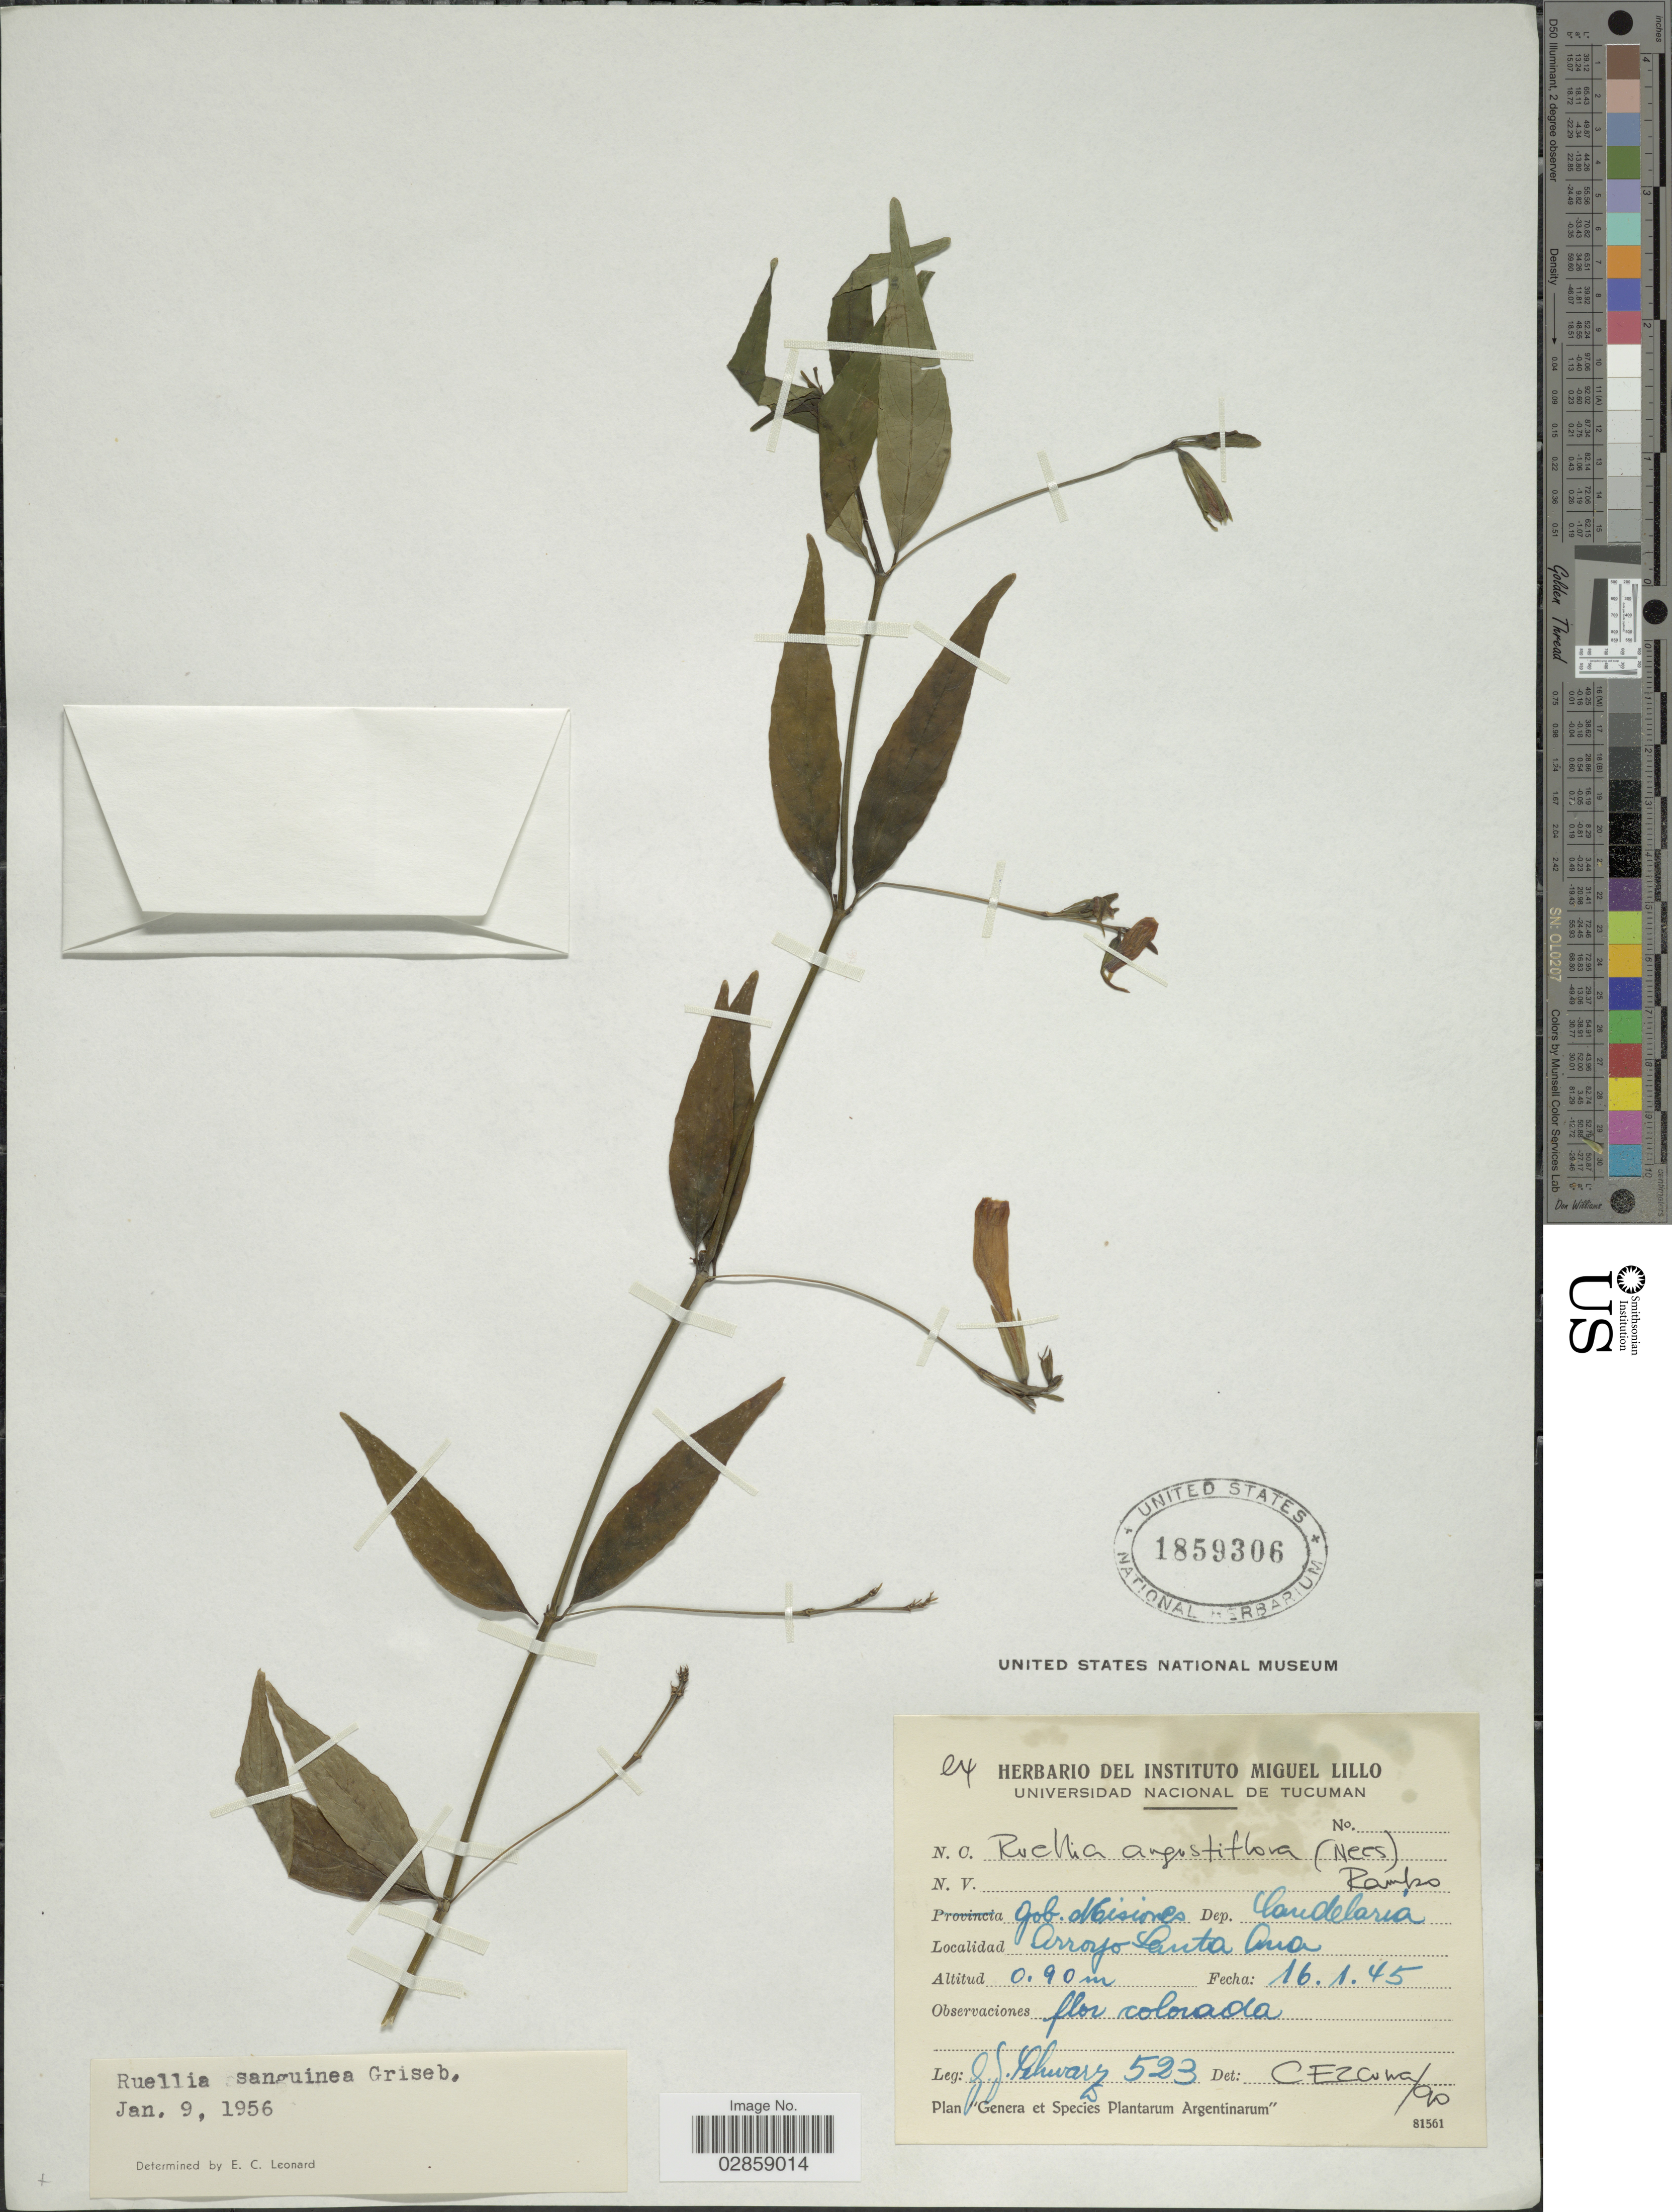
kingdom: Plantae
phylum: Tracheophyta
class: Magnoliopsida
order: Lamiales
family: Acanthaceae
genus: Ruellia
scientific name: Ruellia angustiflora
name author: (Nees) Lindau ex Rambo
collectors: G. J. Schwarz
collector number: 523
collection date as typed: Transcribed d/m/y: 16/1/45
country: Argentina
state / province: Misiones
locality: Gob. Misiones. Dep. Candelaria. Arroyo Santa Ana.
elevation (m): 0.9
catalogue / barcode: US 1859306